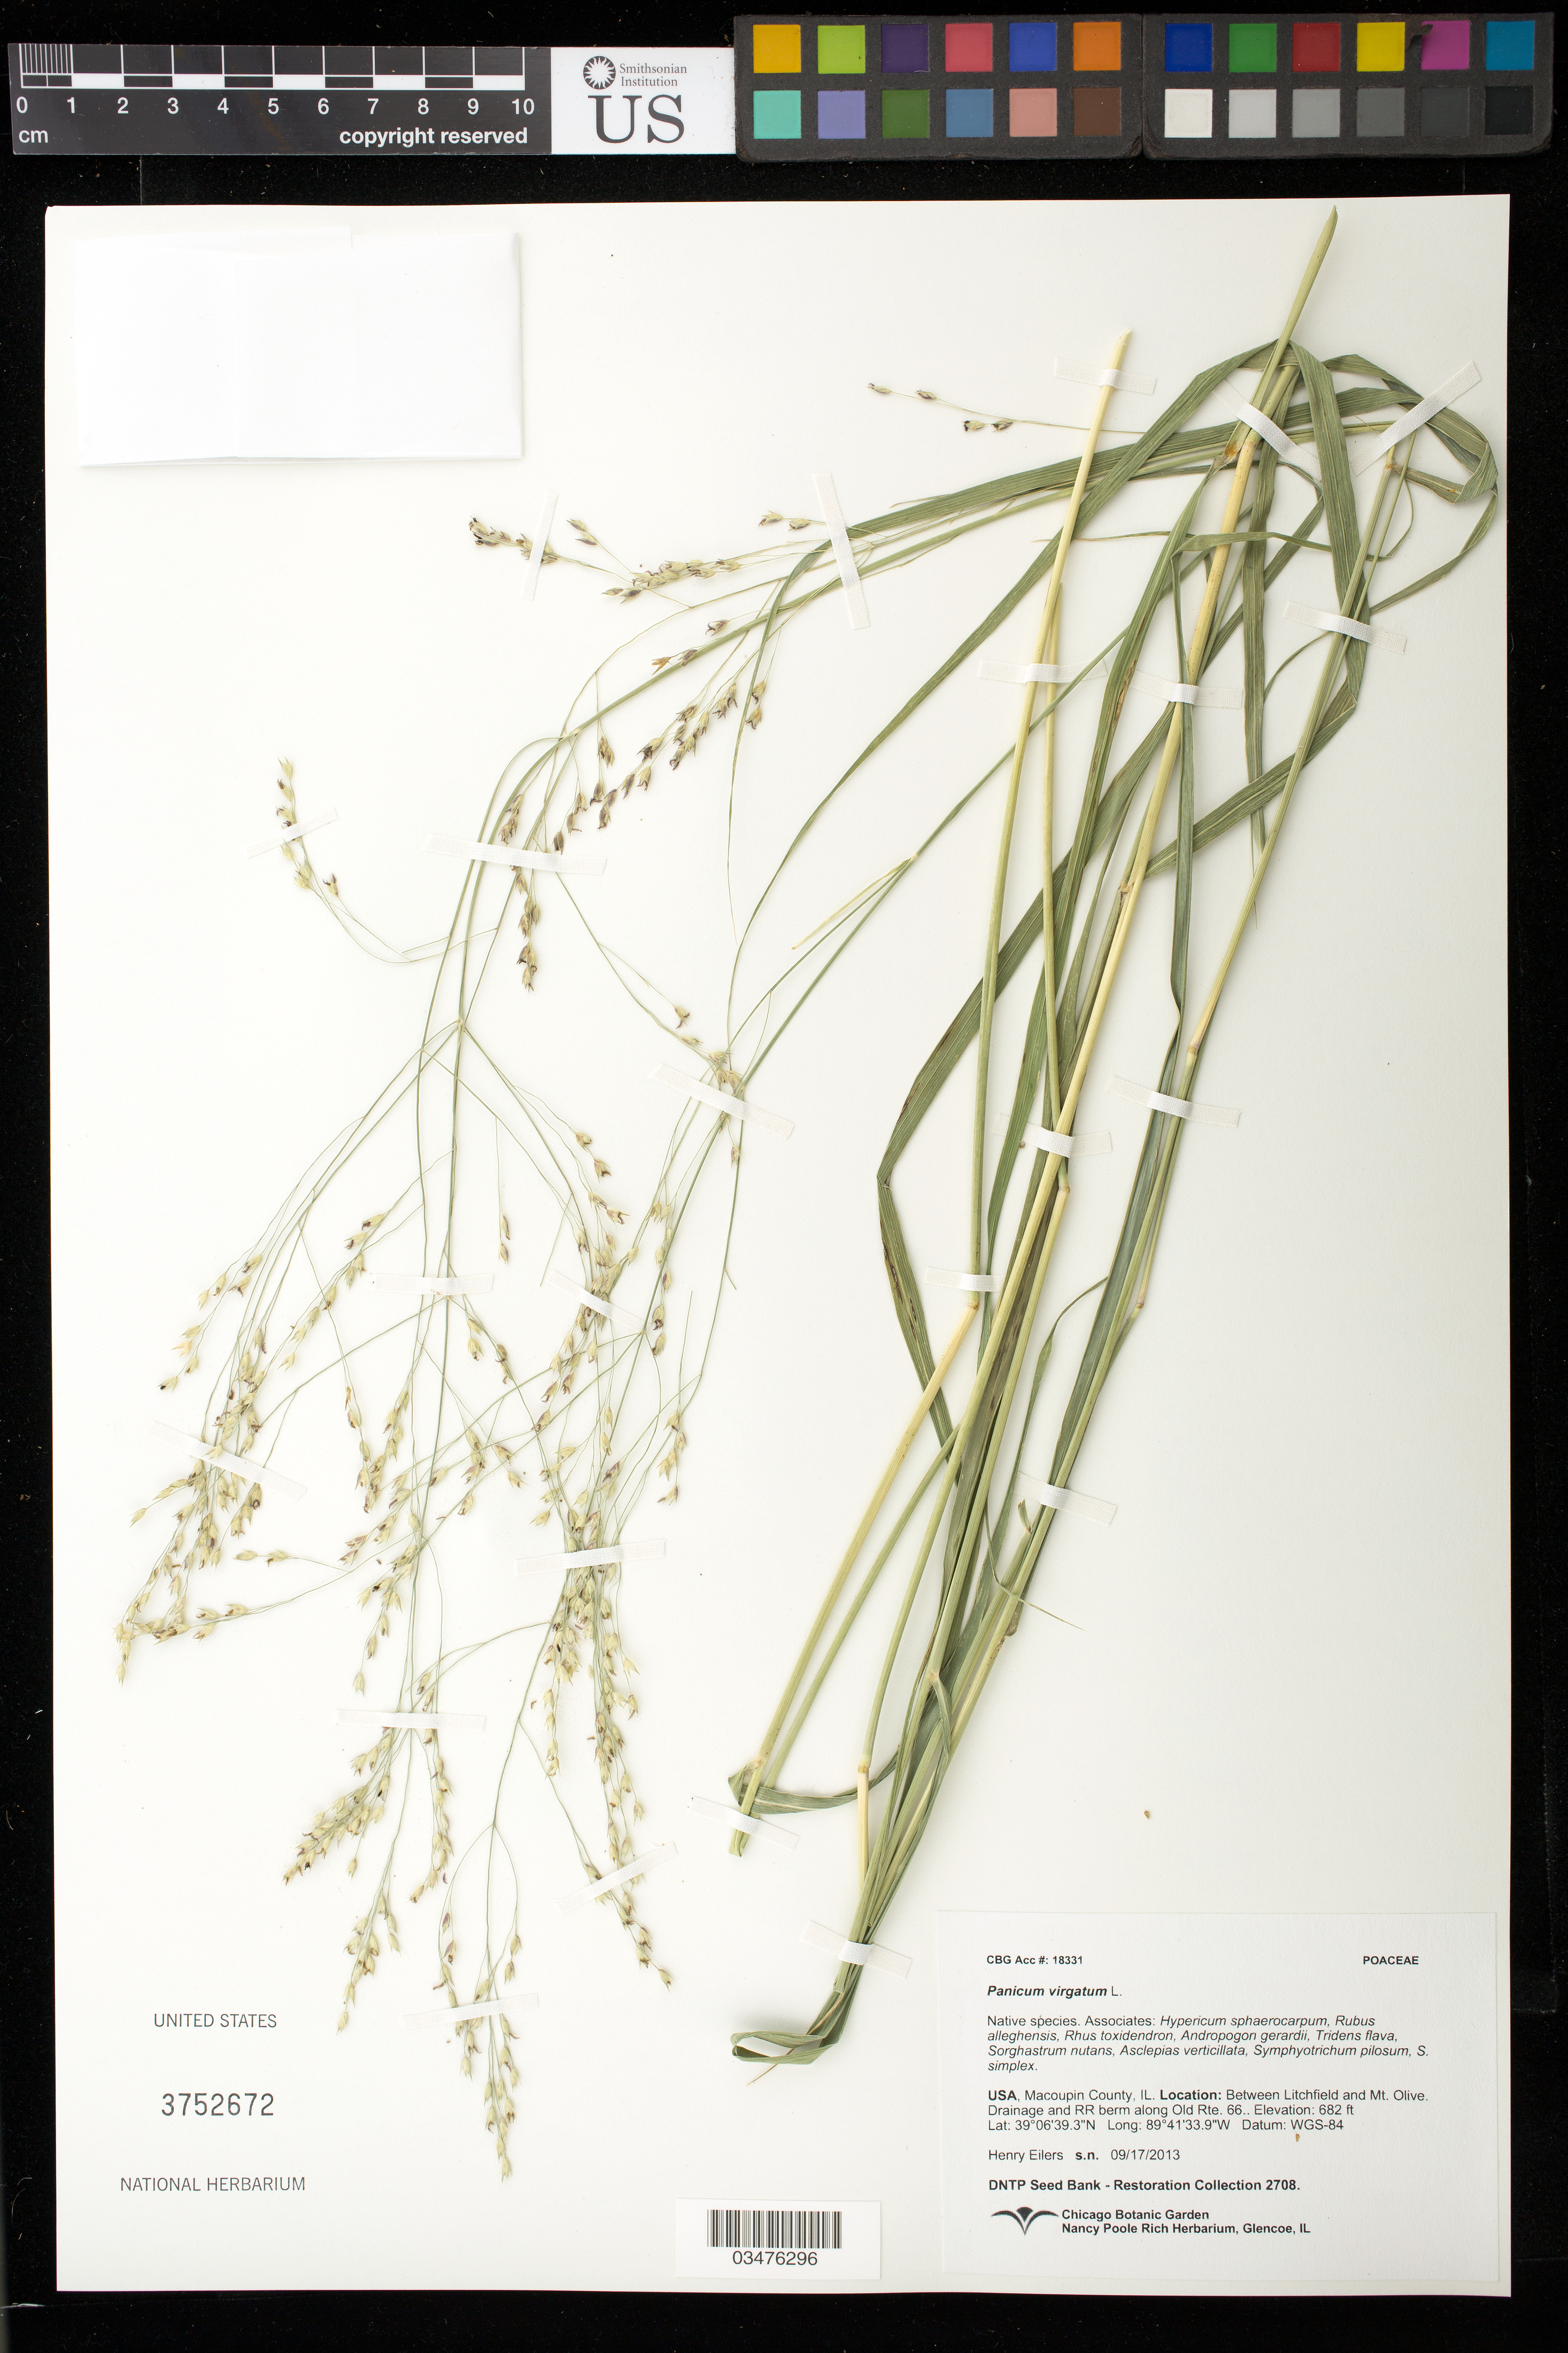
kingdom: Plantae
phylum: Tracheophyta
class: Liliopsida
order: Poales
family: Poaceae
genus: Panicum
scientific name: Panicum virgatum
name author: L.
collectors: H. Eilers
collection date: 2013-09-17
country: United States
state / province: Illinois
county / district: Macoupin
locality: Between Litchfield and Mt. Olive. Drainage and RR berm along Old Rte 66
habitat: With Rubus alleghensis, Tridens flava, Sorghastrum nutans, ect.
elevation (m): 208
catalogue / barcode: US 3752672